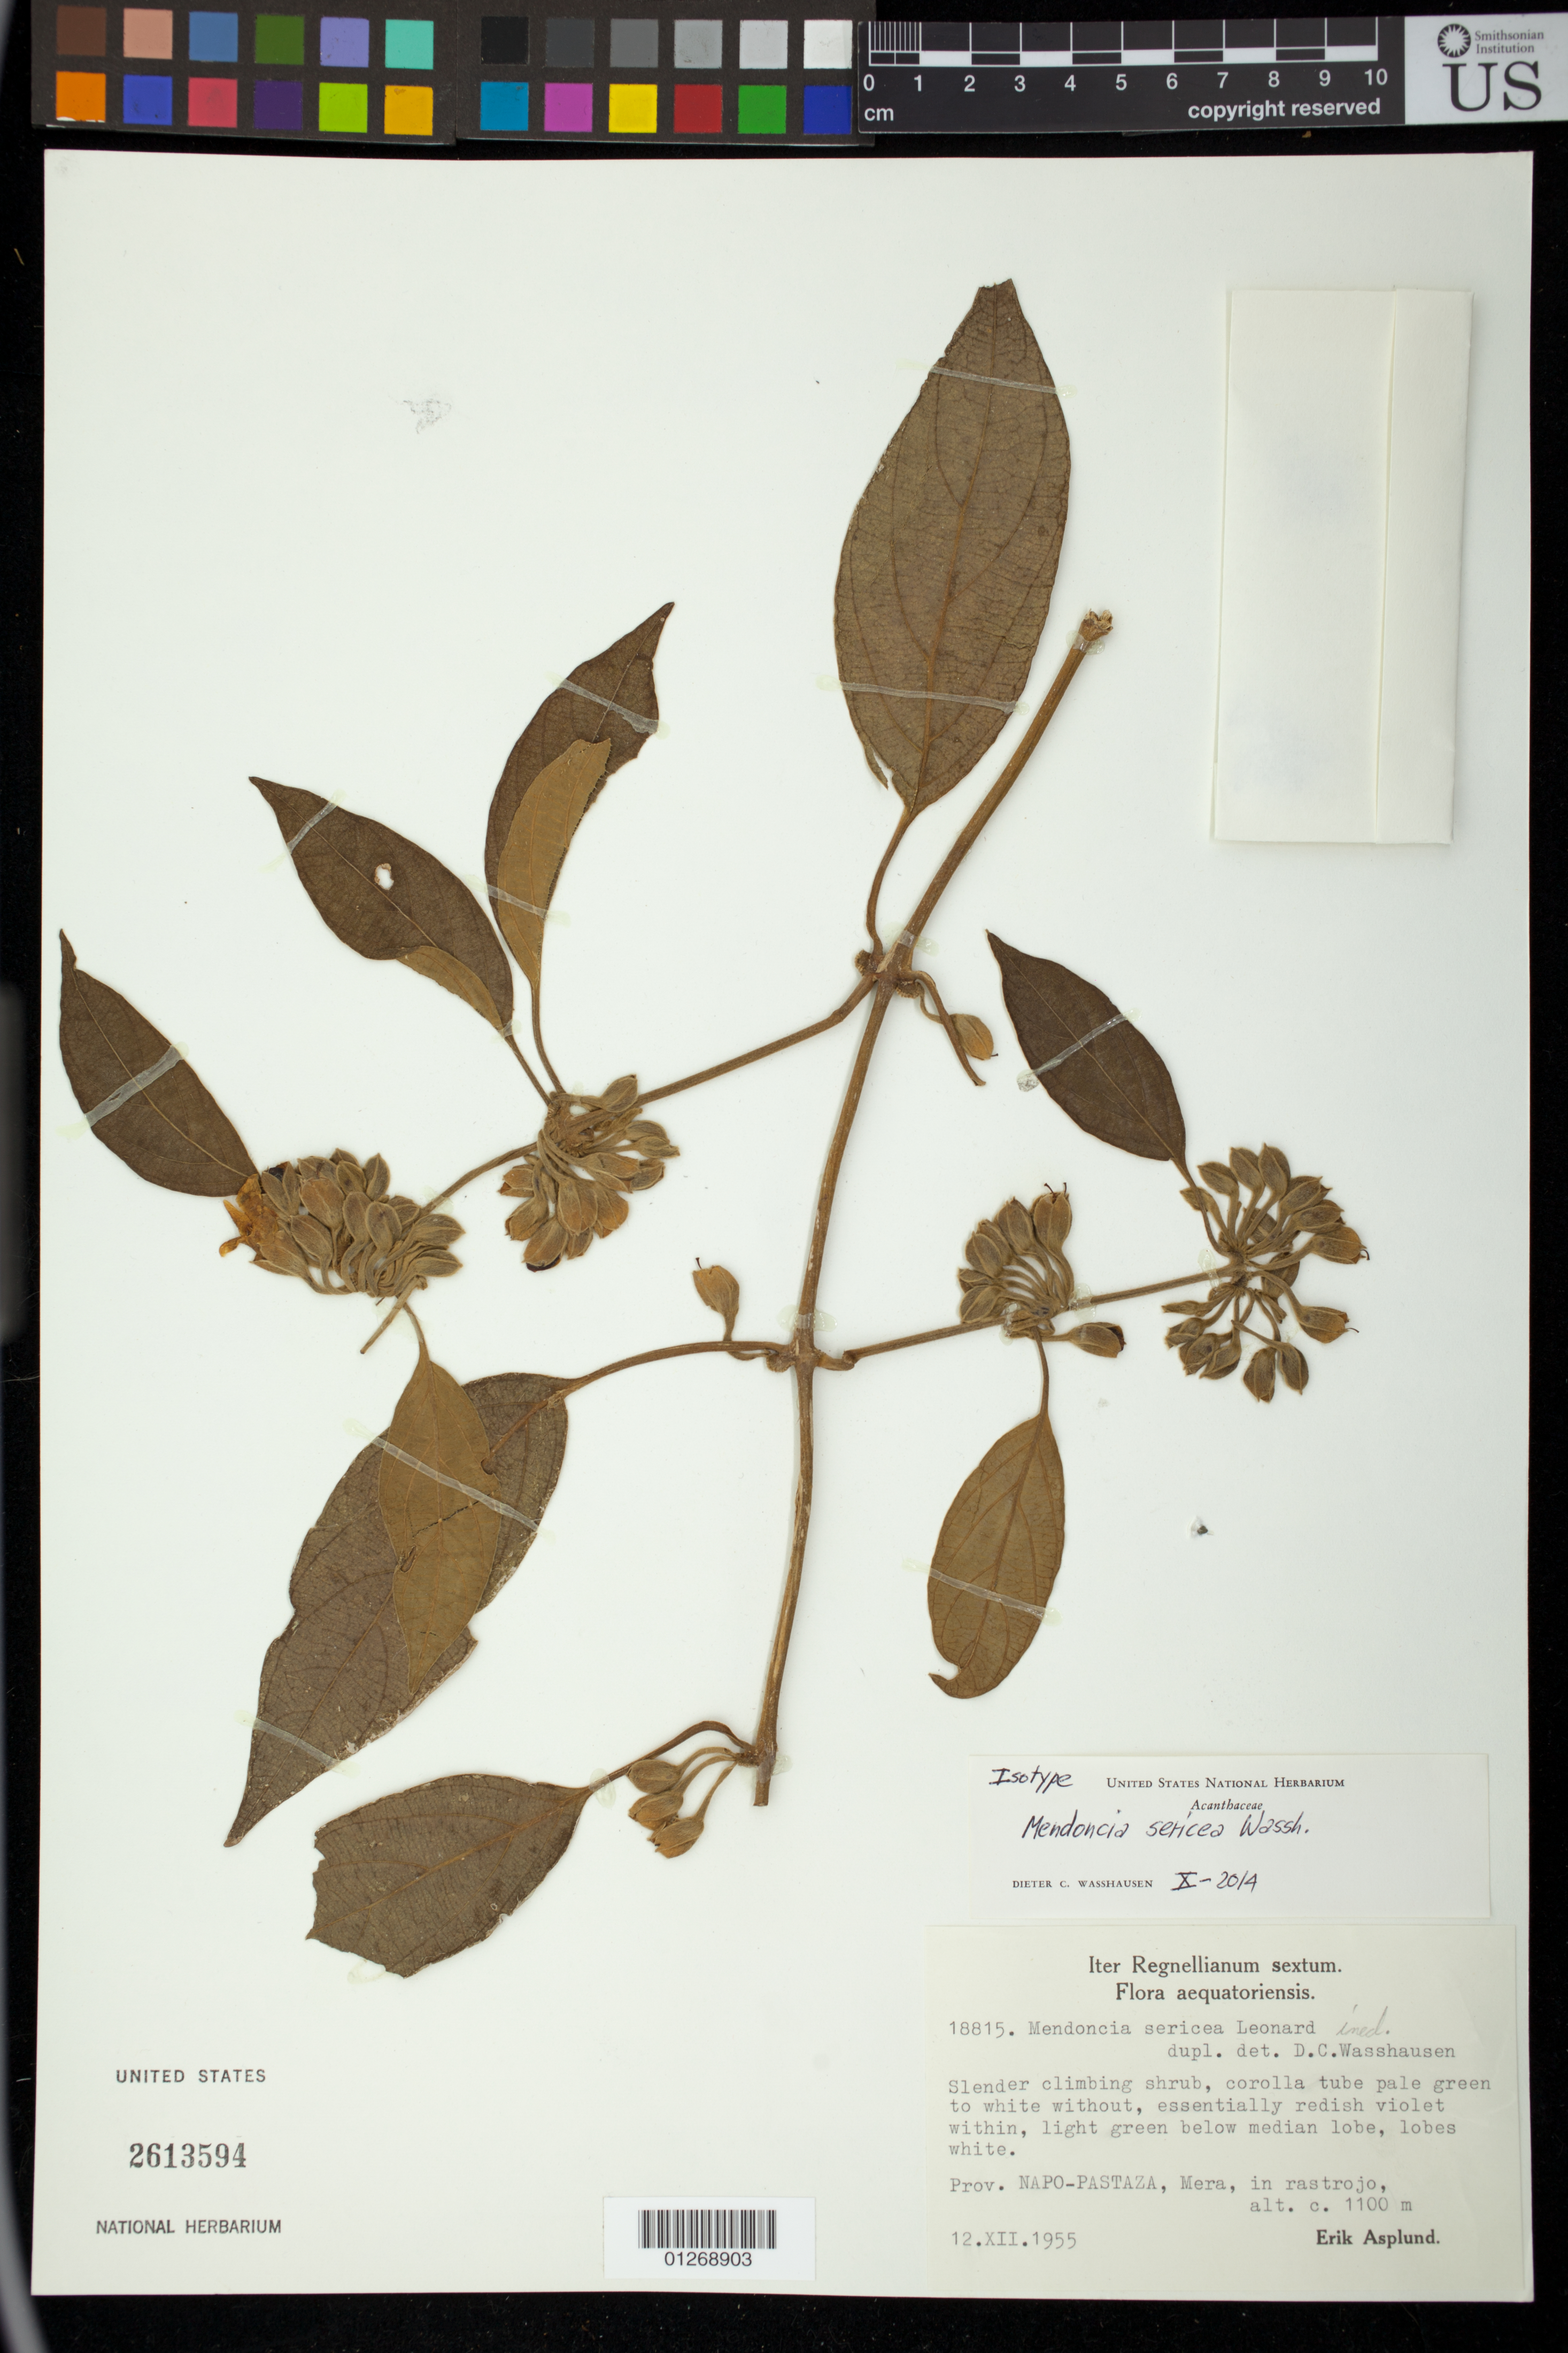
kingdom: Plantae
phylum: Tracheophyta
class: Magnoliopsida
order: Lamiales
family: Acanthaceae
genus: Mendoncia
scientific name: Mendoncia sericea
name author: Leonard ex Wassh.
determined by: Wasshausen, Dieter C., (BOT), Smithsonian Institution - National Museum of Natural History (UNITED STATES)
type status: Isotype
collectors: E. Asplund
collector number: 18815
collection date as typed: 12.XII.1955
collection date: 1955-12-12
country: Ecuador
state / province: Pastaza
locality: Prov. Napo-Pastaza, Mera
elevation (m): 1100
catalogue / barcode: US 2613594